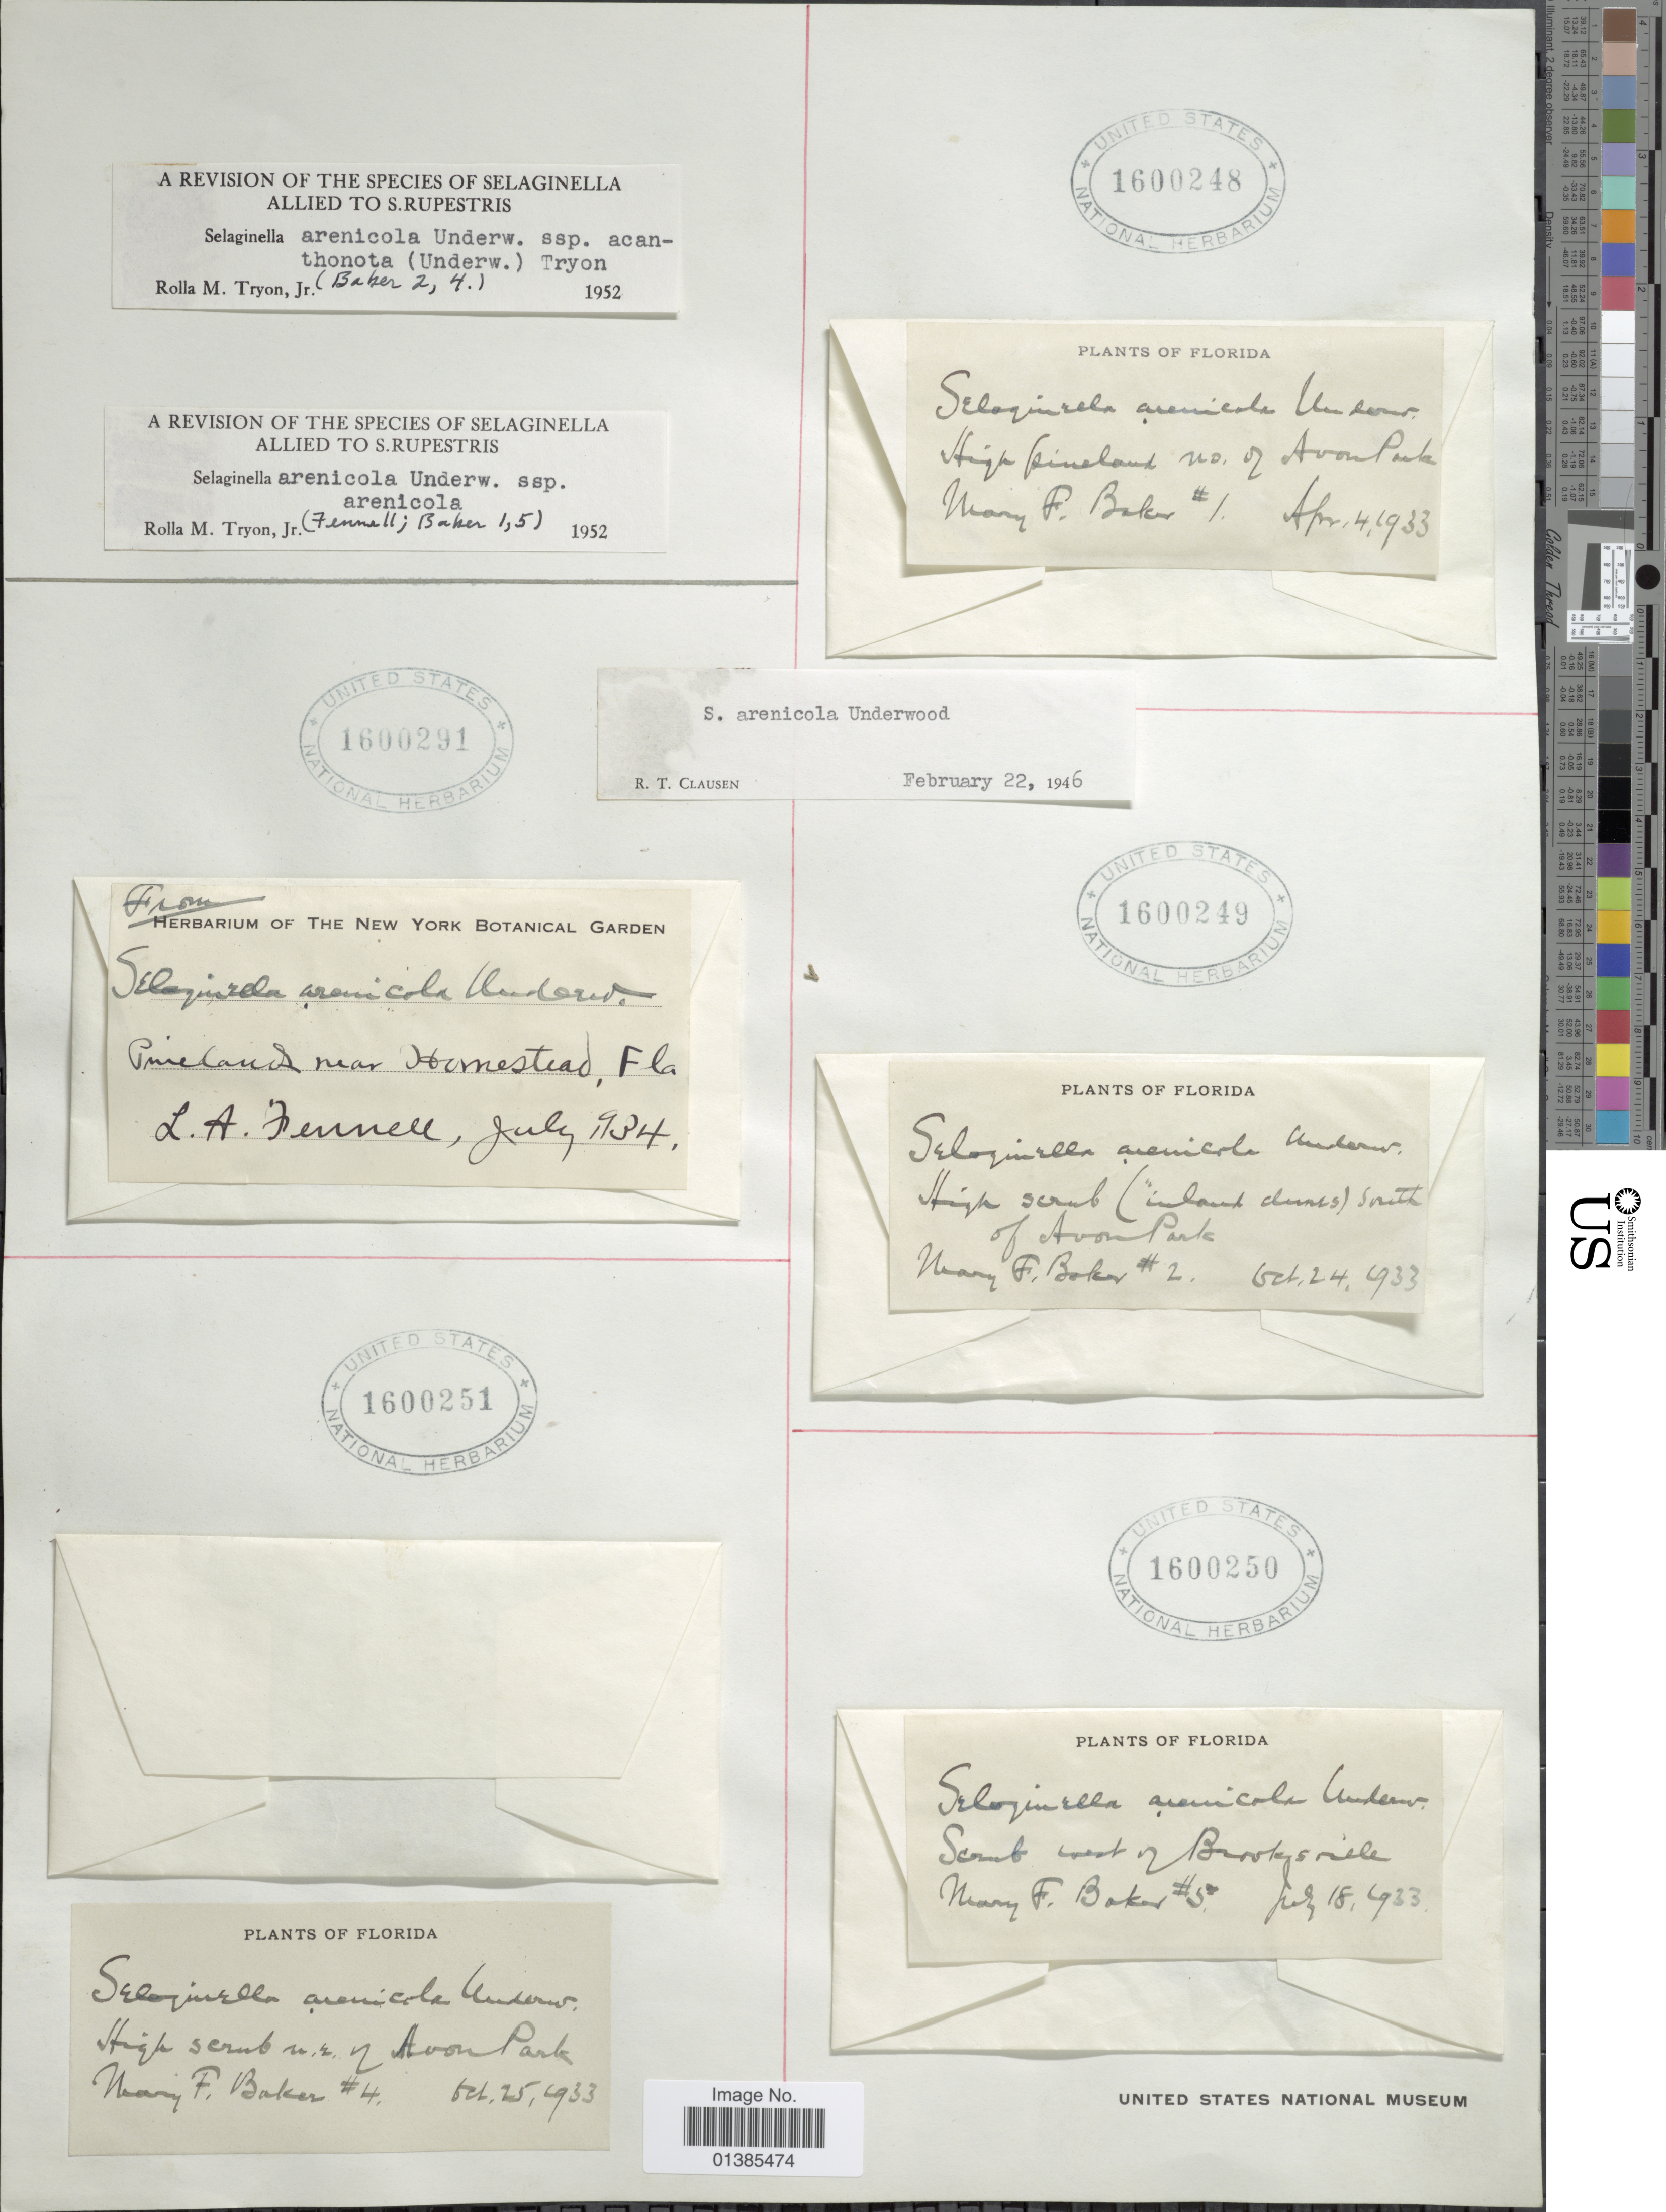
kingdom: Plantae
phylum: Tracheophyta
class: Lycopodiopsida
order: Selaginellales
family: Selaginellaceae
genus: Selaginella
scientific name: Selaginella arenicola subsp. arenicola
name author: Underw.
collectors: M. F. Baker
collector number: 4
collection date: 1933-10-25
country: United States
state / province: Florida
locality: High scrub n.e. of Avon Park.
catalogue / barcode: US 1600251-4